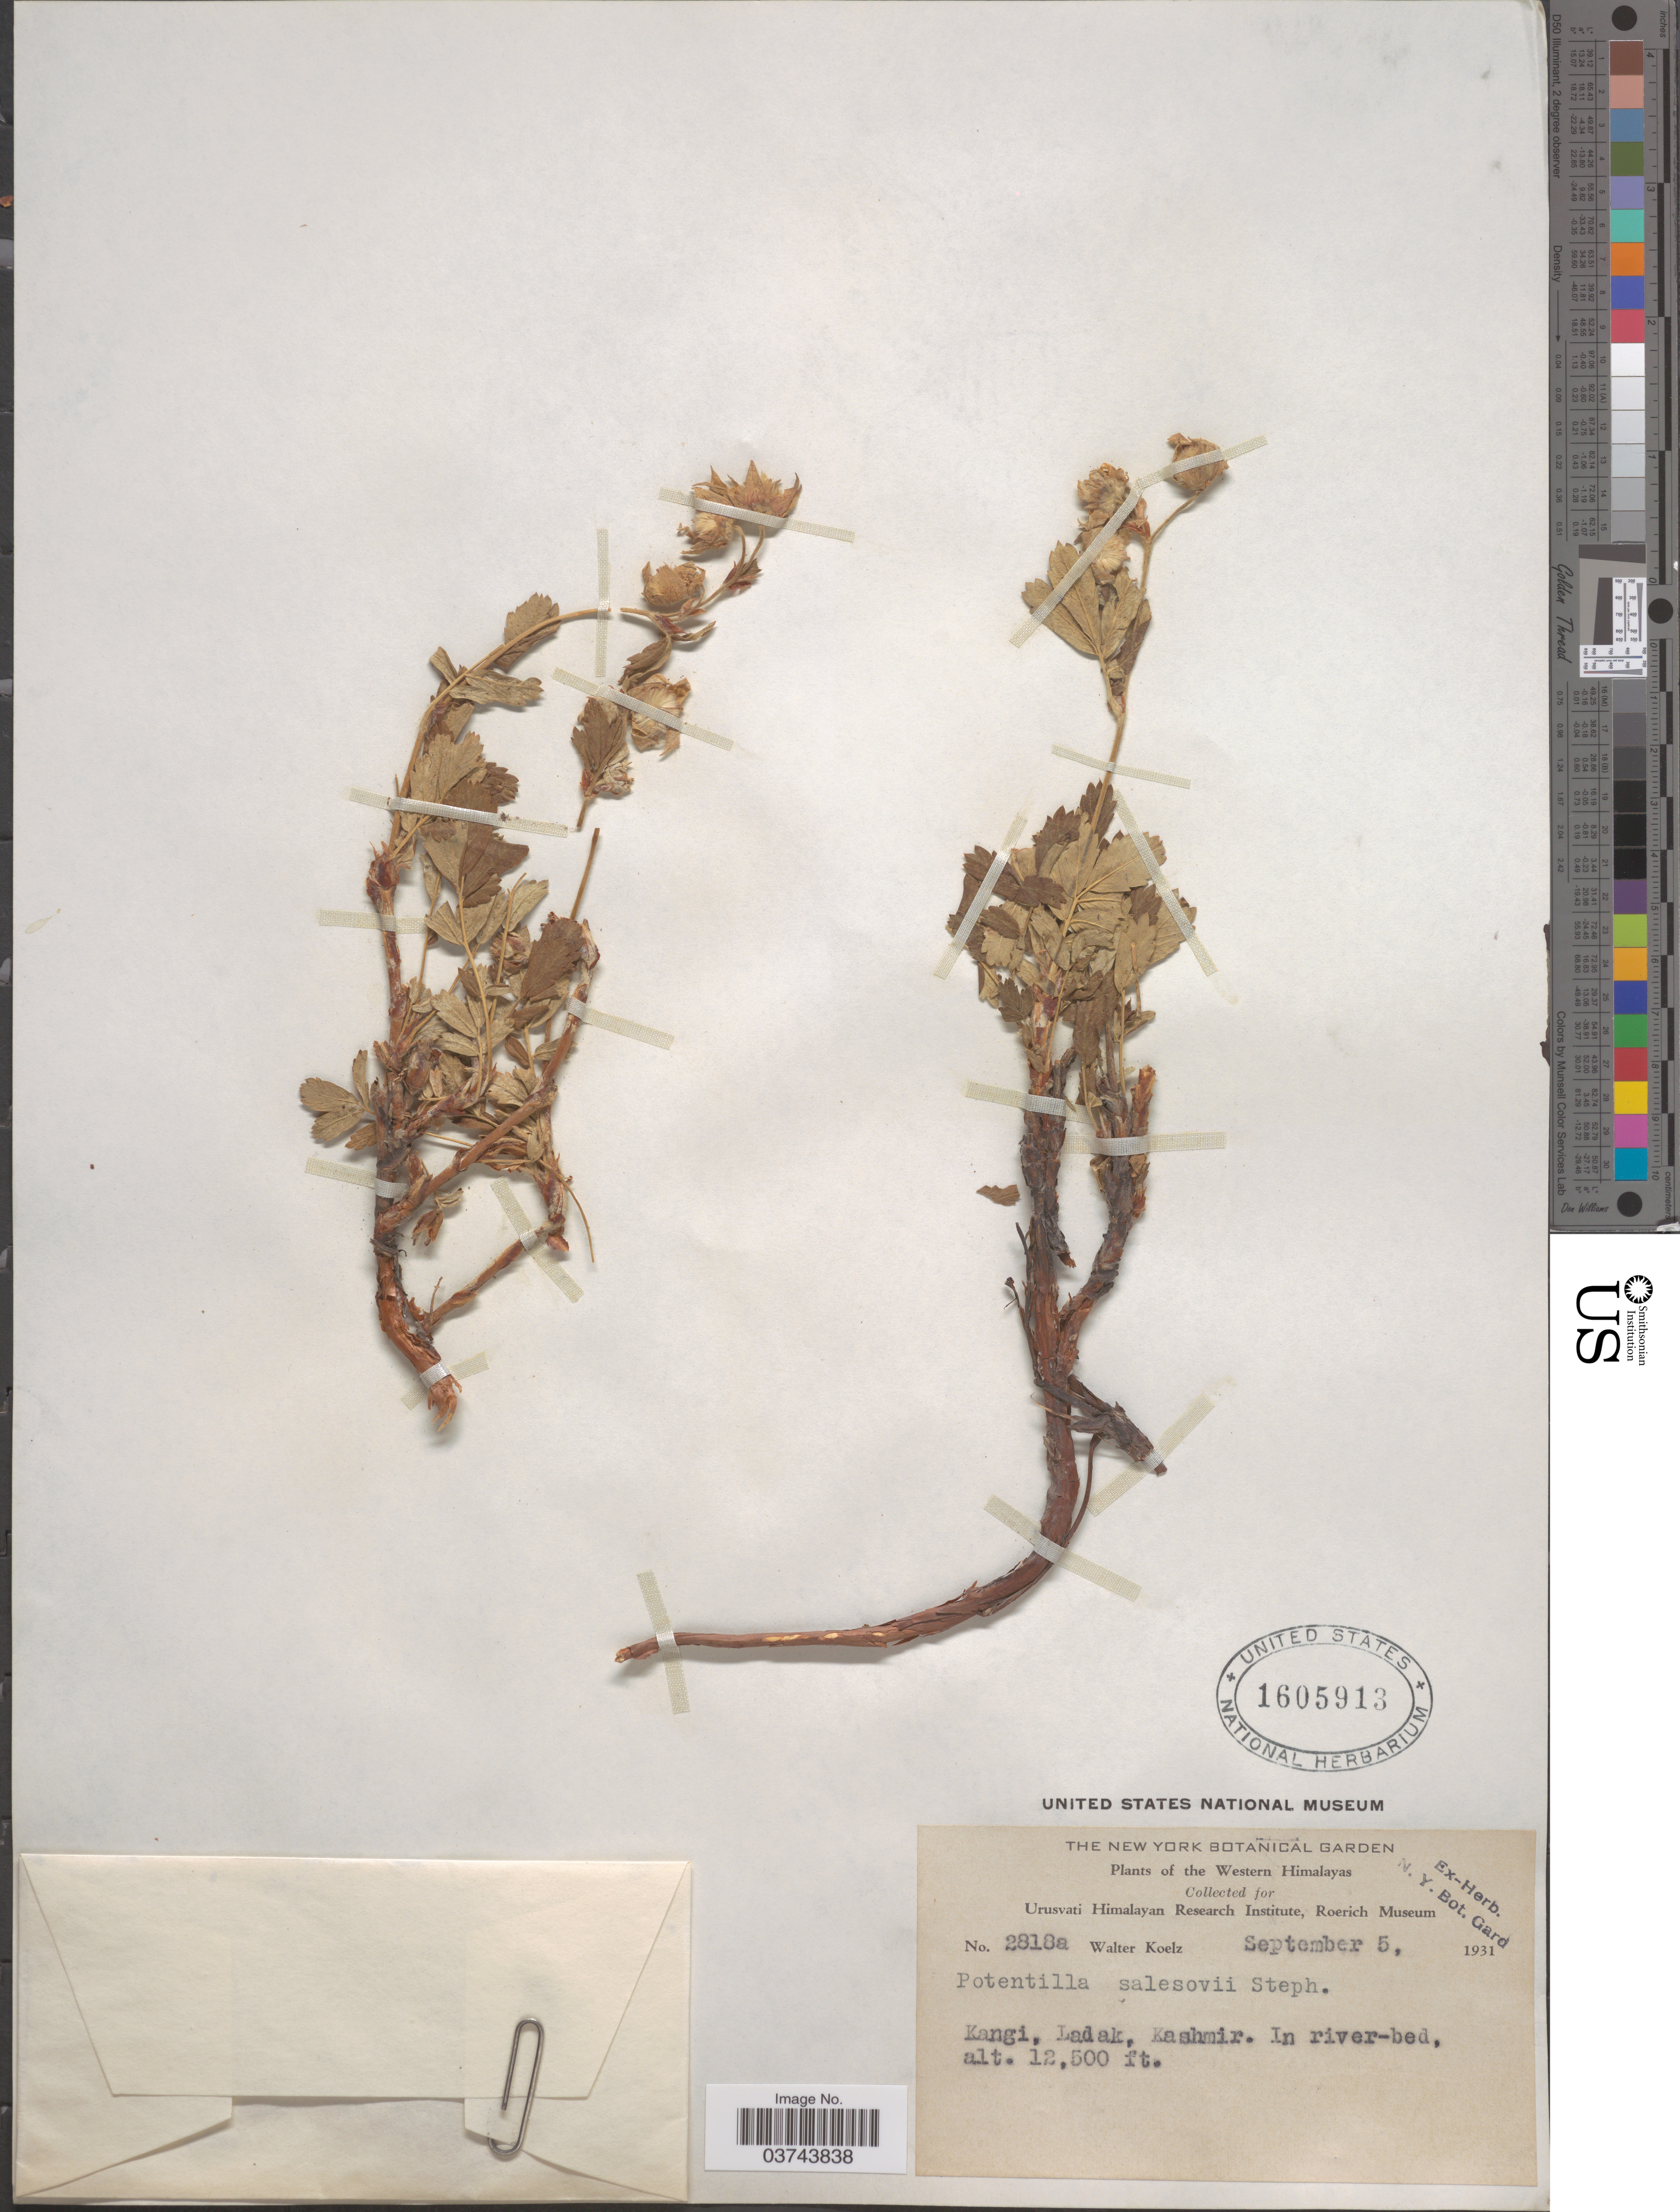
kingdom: Plantae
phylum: Tracheophyta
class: Magnoliopsida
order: Rosales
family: Rosaceae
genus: Farinopsis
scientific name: Farinopsis salesoviana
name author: (Stephan) Chrtek & Soják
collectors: W. N. Koelz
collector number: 2818a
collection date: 1931-09-05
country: India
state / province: Ladakh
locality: Western Himalayas. Kangi, Ladak, Kashmir.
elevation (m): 3810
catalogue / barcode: US 1605913